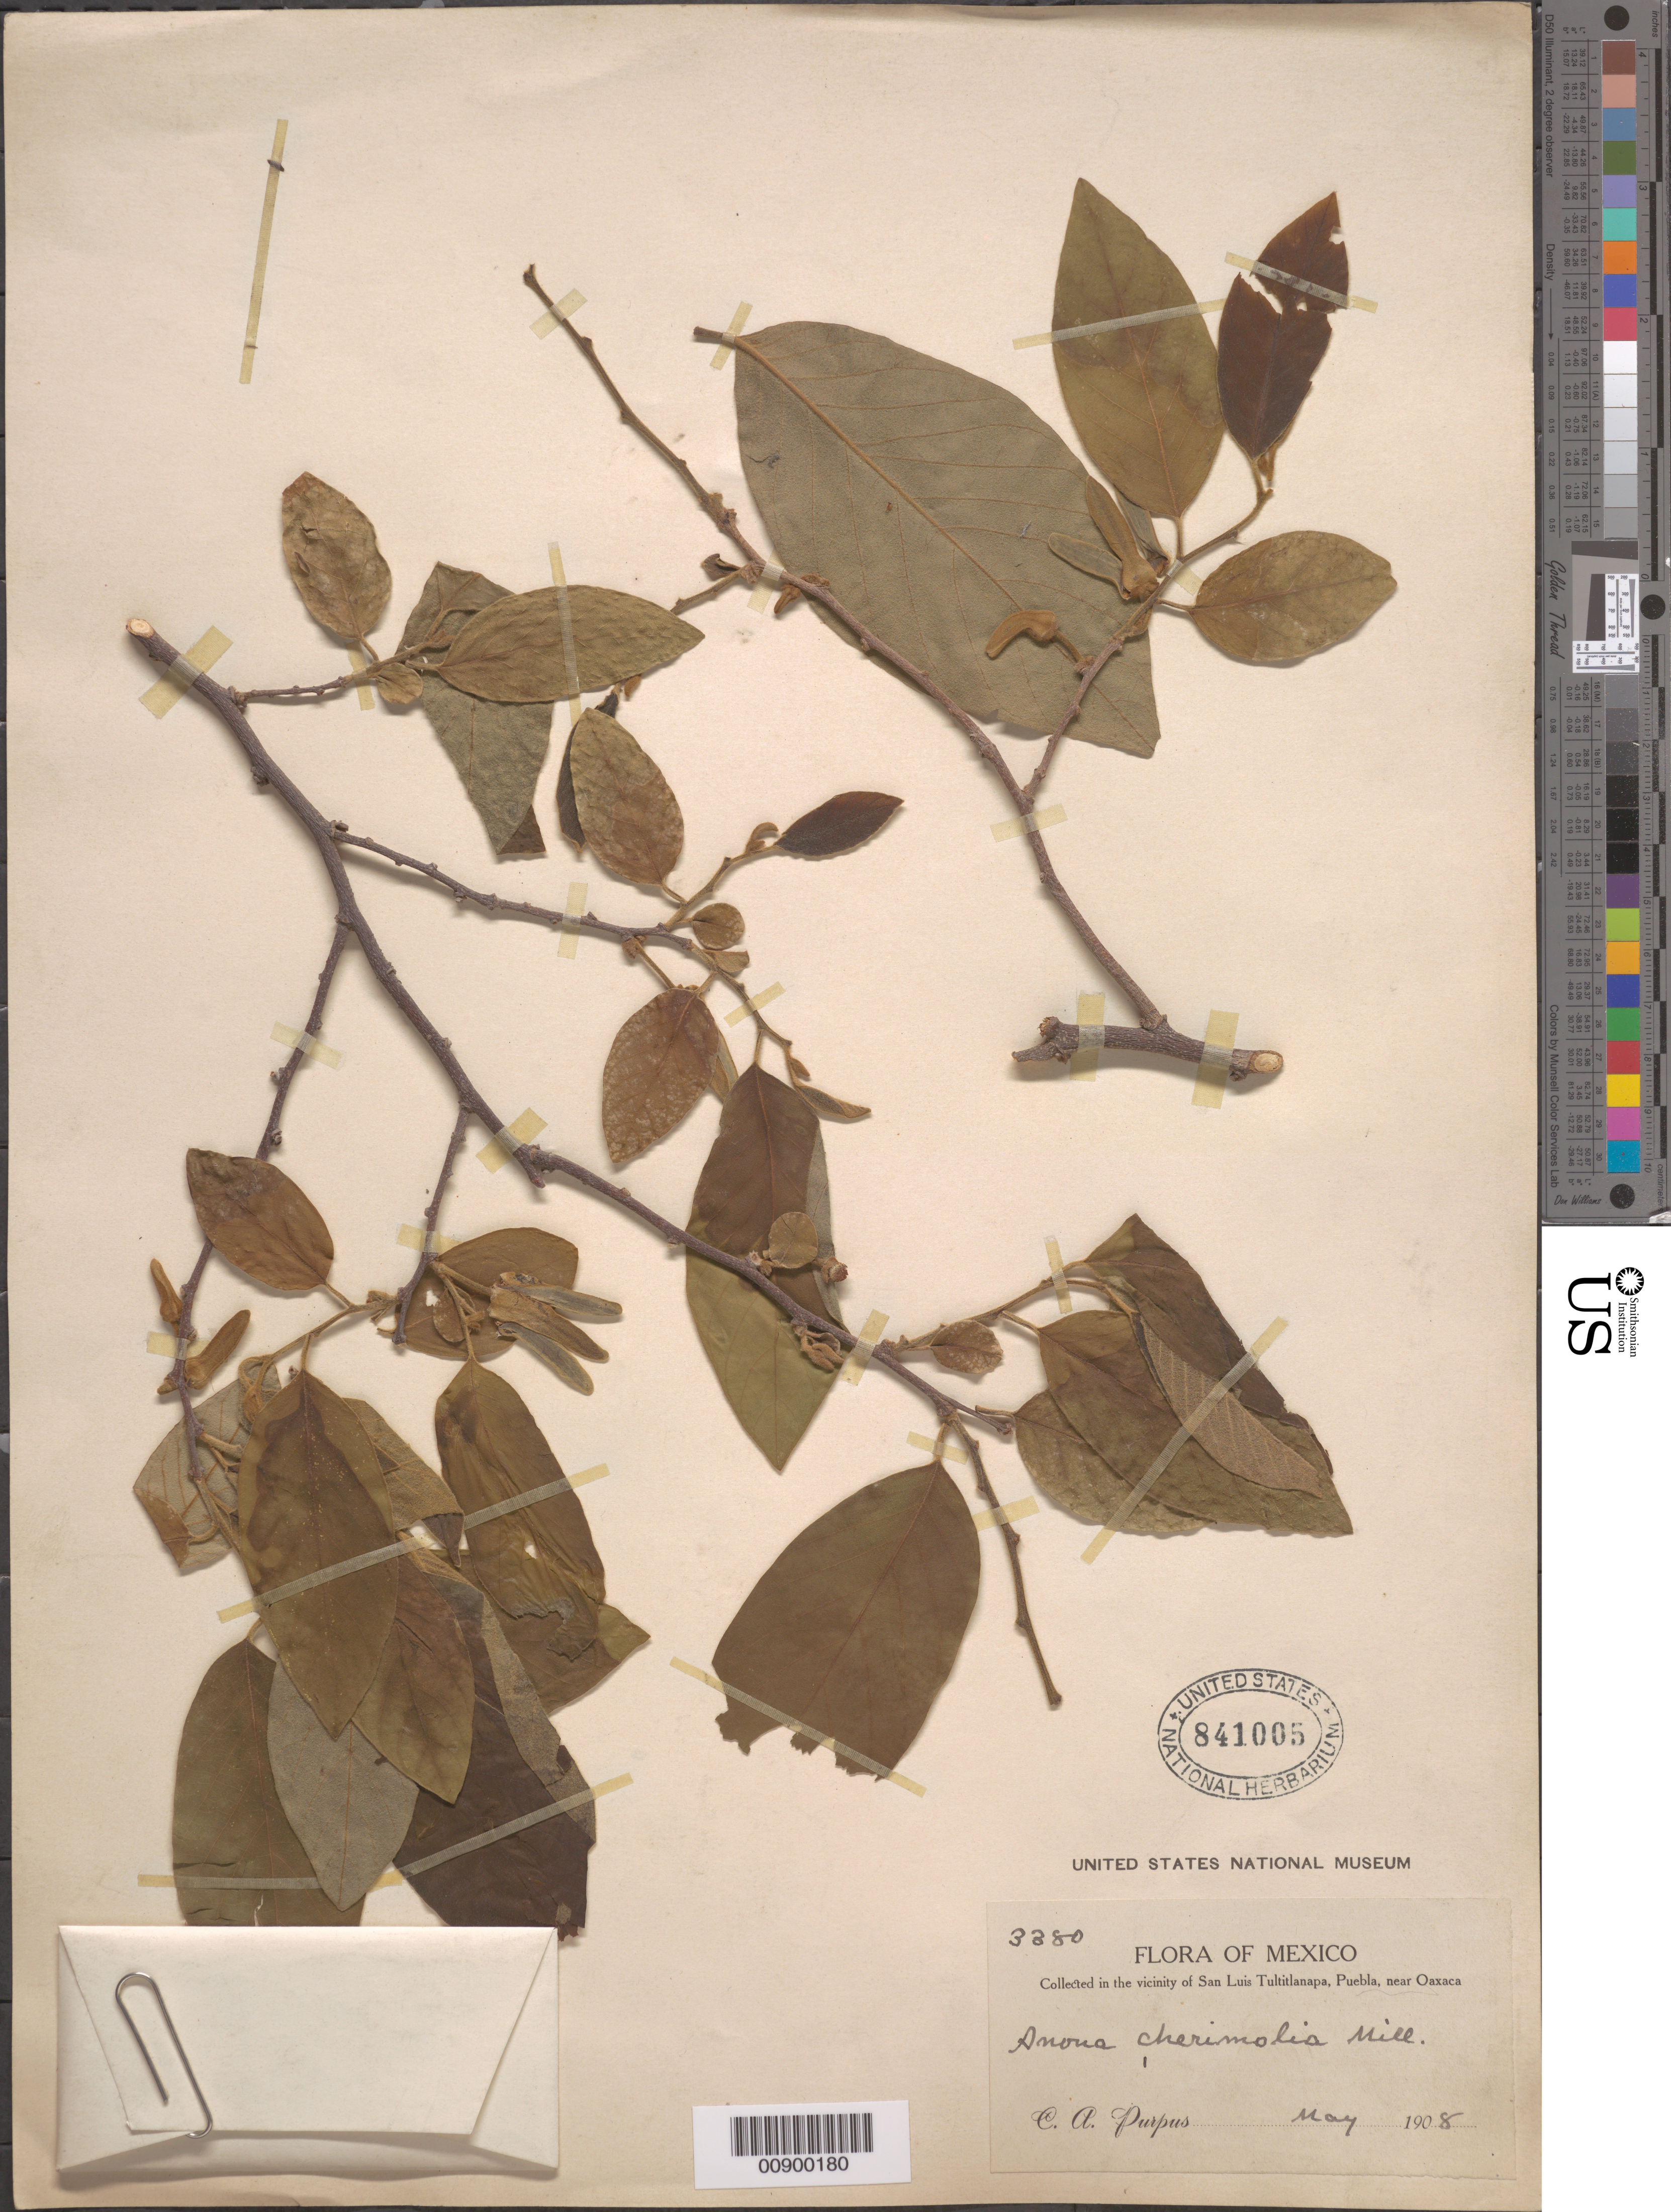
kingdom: Plantae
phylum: Tracheophyta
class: Magnoliopsida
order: Magnoliales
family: Annonaceae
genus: Annona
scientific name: Annona cherimola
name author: Mill.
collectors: C. A. Purpus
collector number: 3380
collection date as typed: May 1908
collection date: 1908-05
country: Mexico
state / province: Puebla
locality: In the vicinity of San Luis Tultitlanapa, Puebla, near Oaxaca.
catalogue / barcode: US 841005